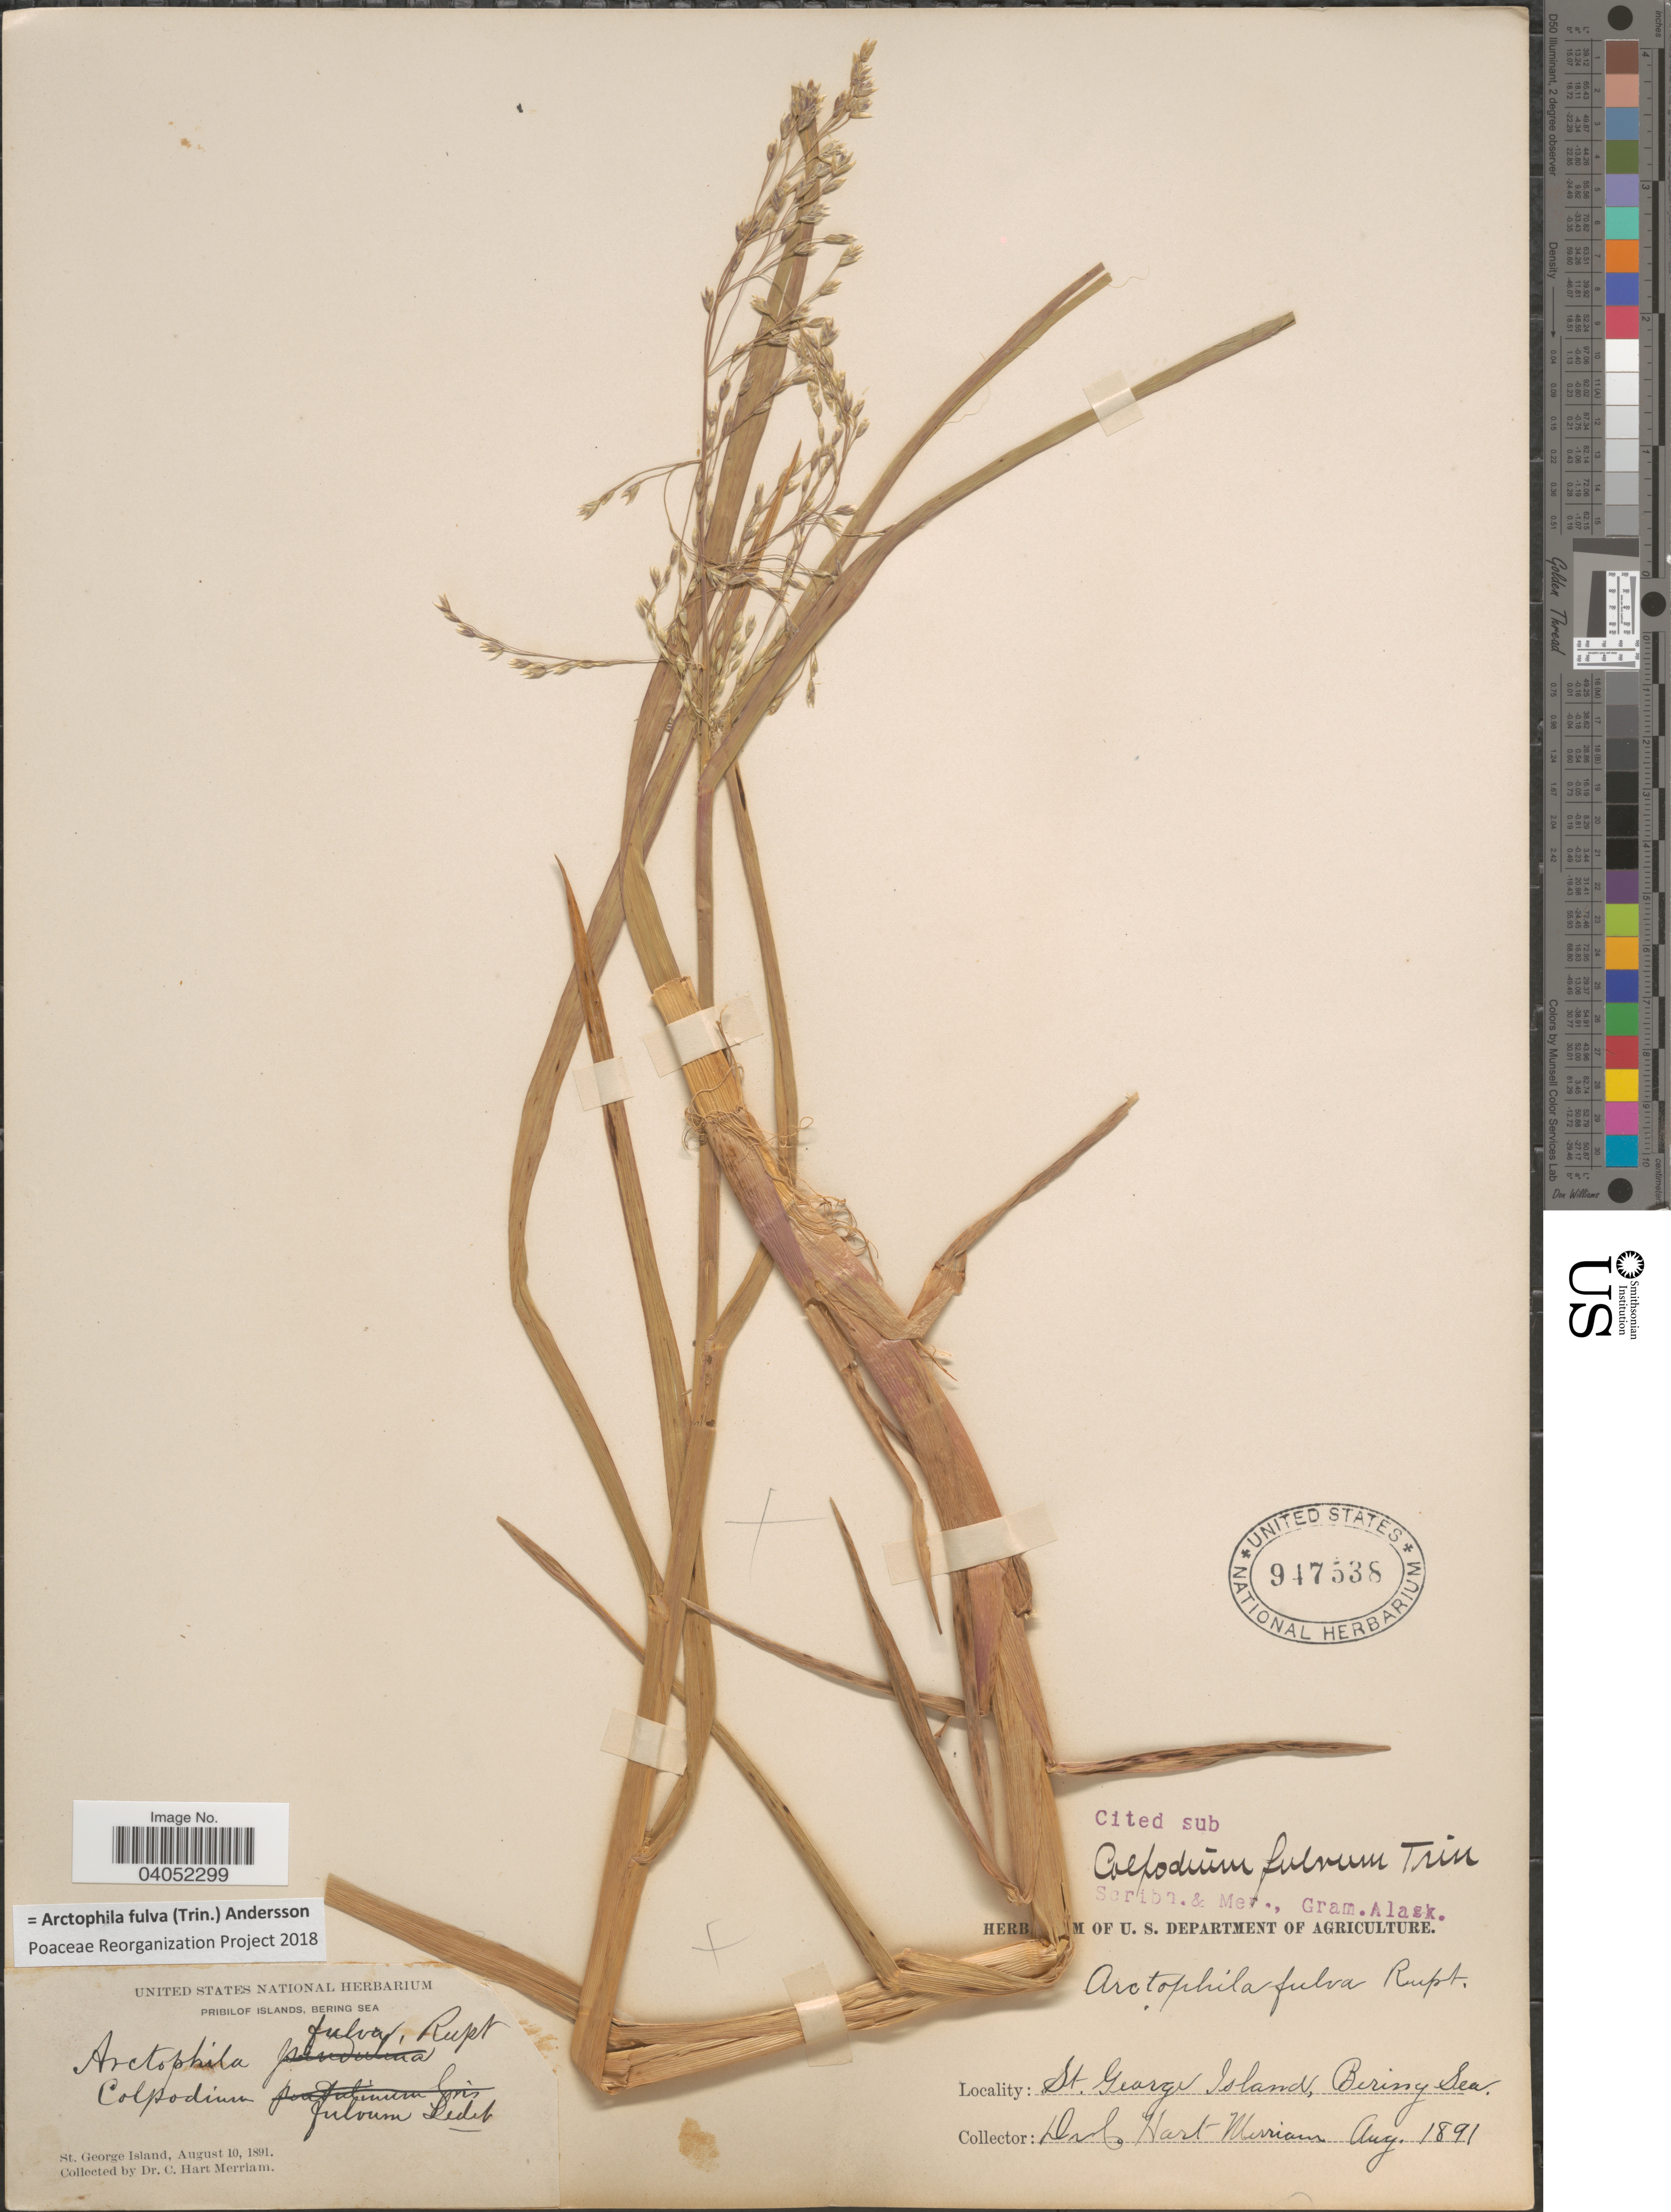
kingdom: Plantae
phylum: Tracheophyta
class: Liliopsida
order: Poales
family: Poaceae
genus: Arctophila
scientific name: Arctophila fulva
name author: (Trin.) Andersson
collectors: C. Merriam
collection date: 1891-08-10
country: United States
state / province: Alaska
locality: Pribilof Islands, Bering Sea. St. George Island.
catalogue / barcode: US 947538